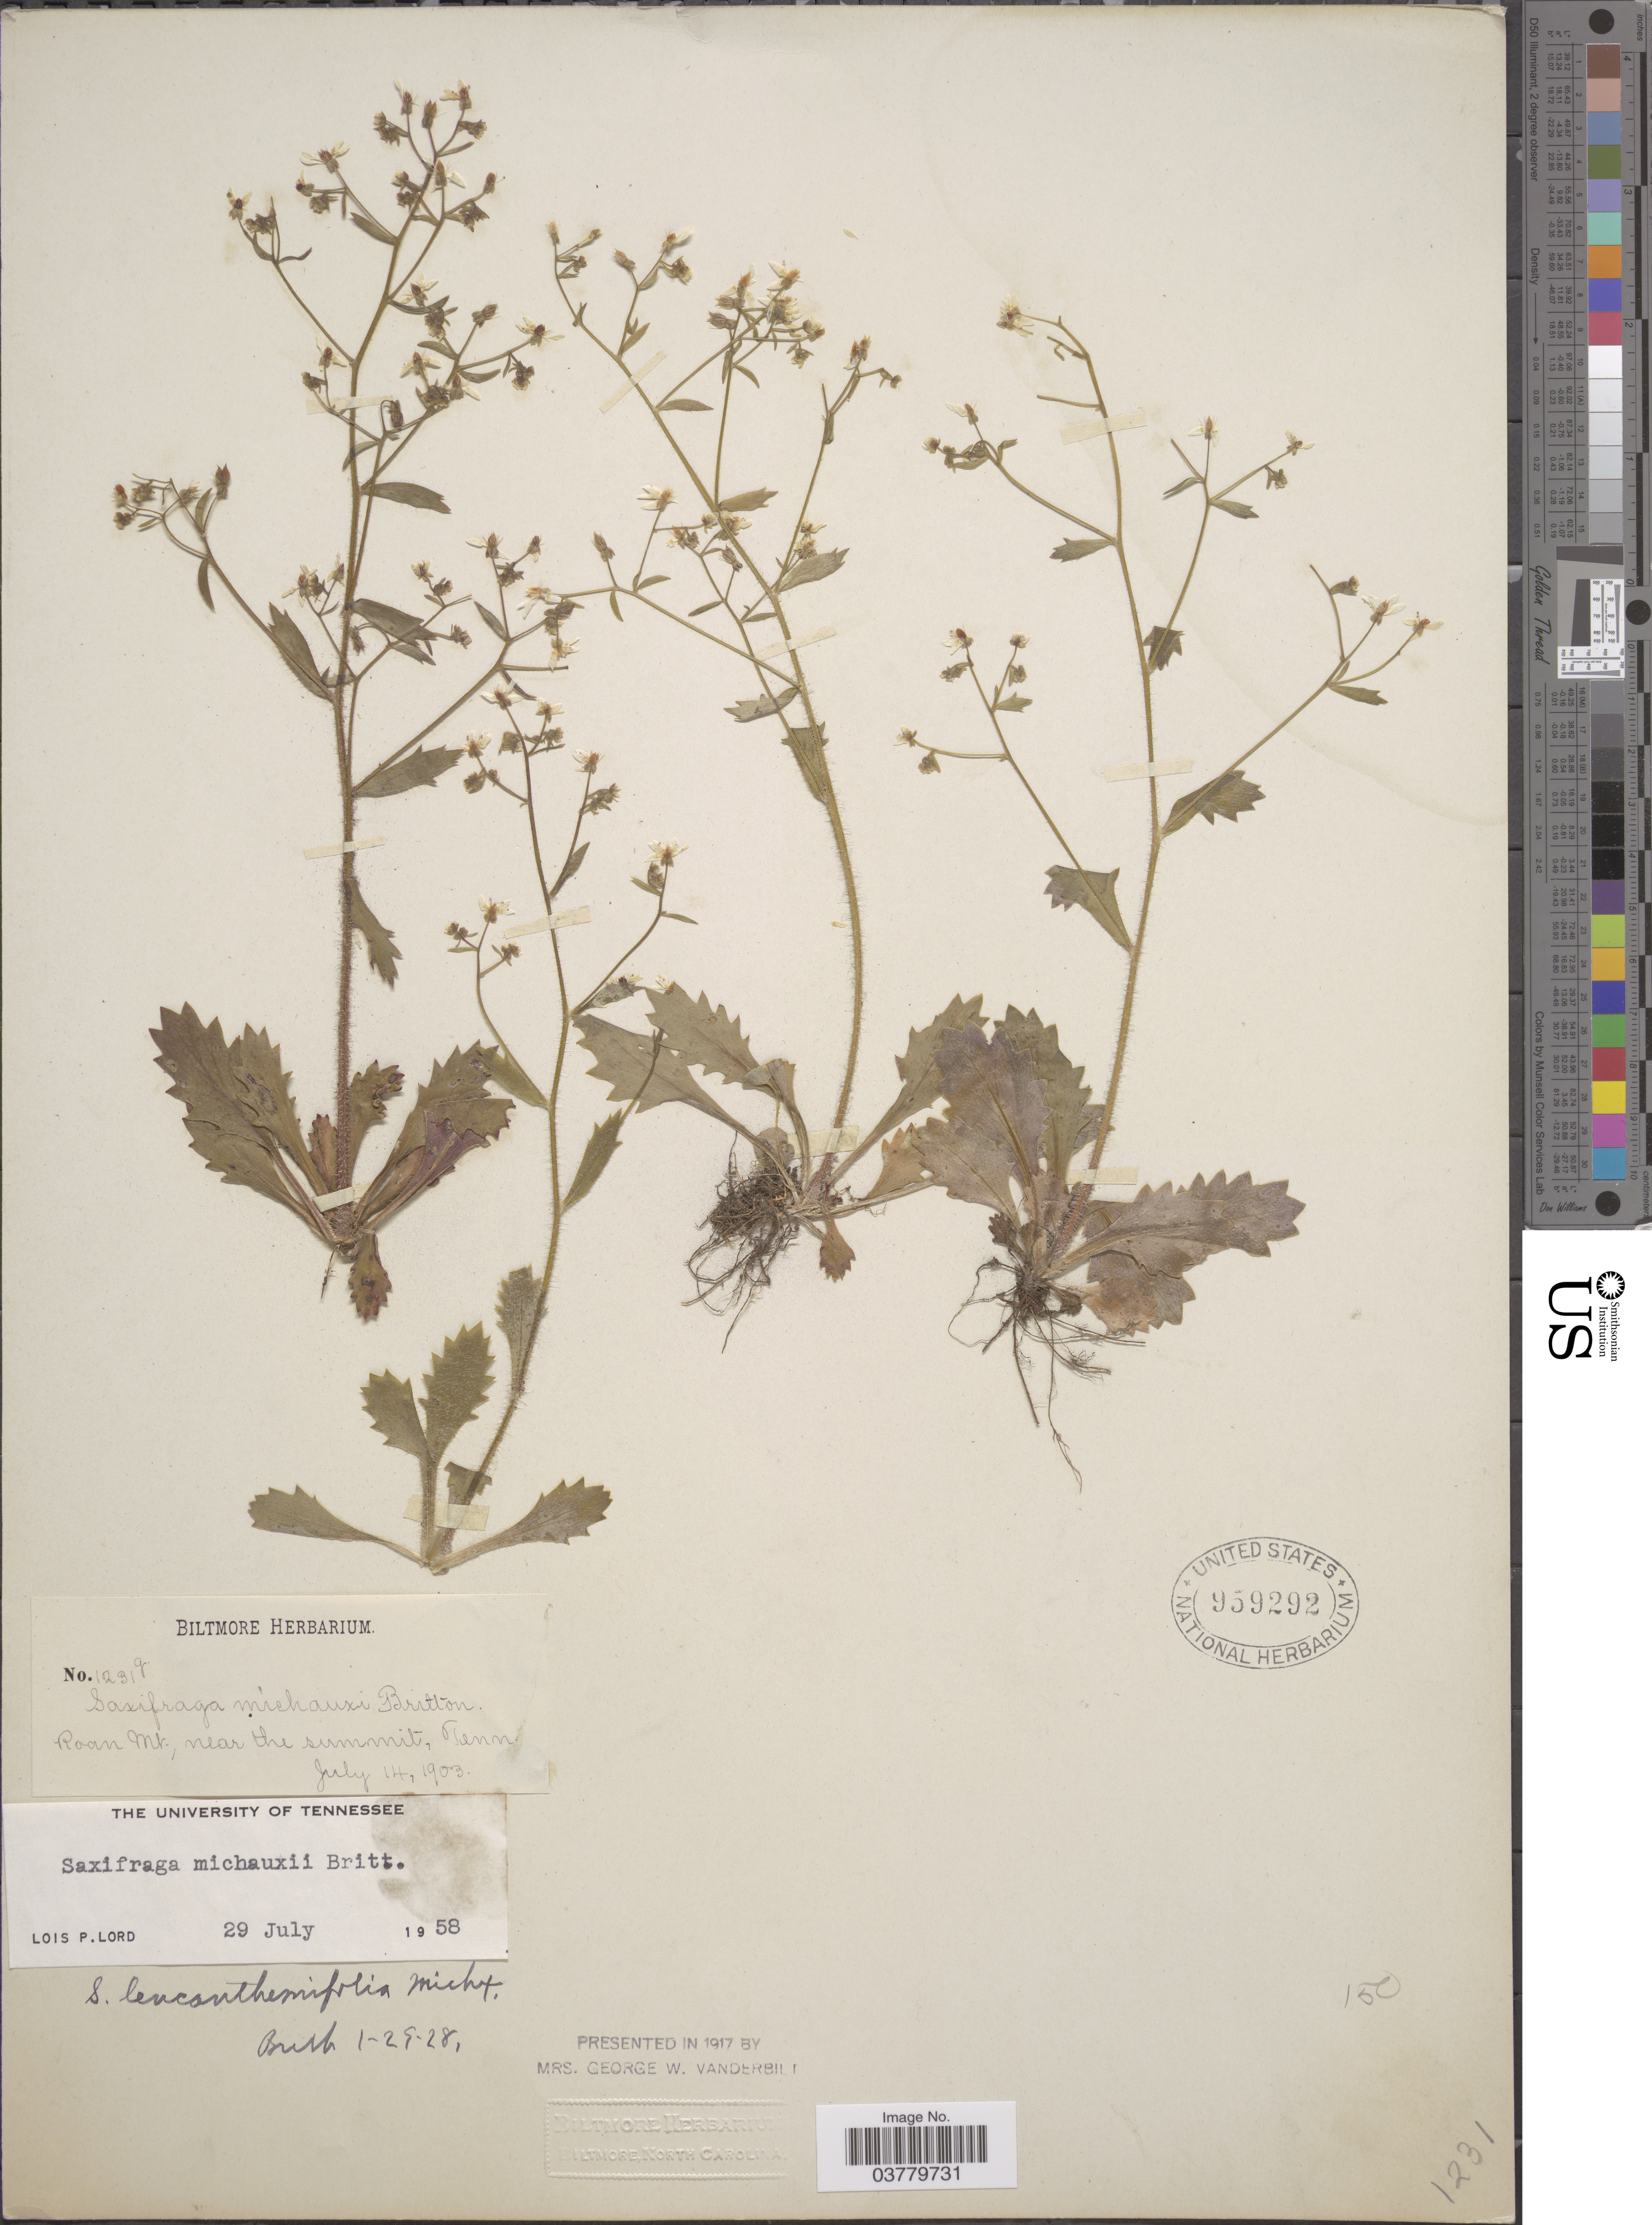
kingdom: Plantae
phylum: Tracheophyta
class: Magnoliopsida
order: Saxifragales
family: Saxifragaceae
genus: Micranthes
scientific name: Micranthes petiolaris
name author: (Raf.) Bush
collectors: ex herb. Biltmore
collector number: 1231g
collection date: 1903-07-14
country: United States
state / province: Tennessee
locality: Roan Mt., near the summit.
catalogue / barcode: US 959292